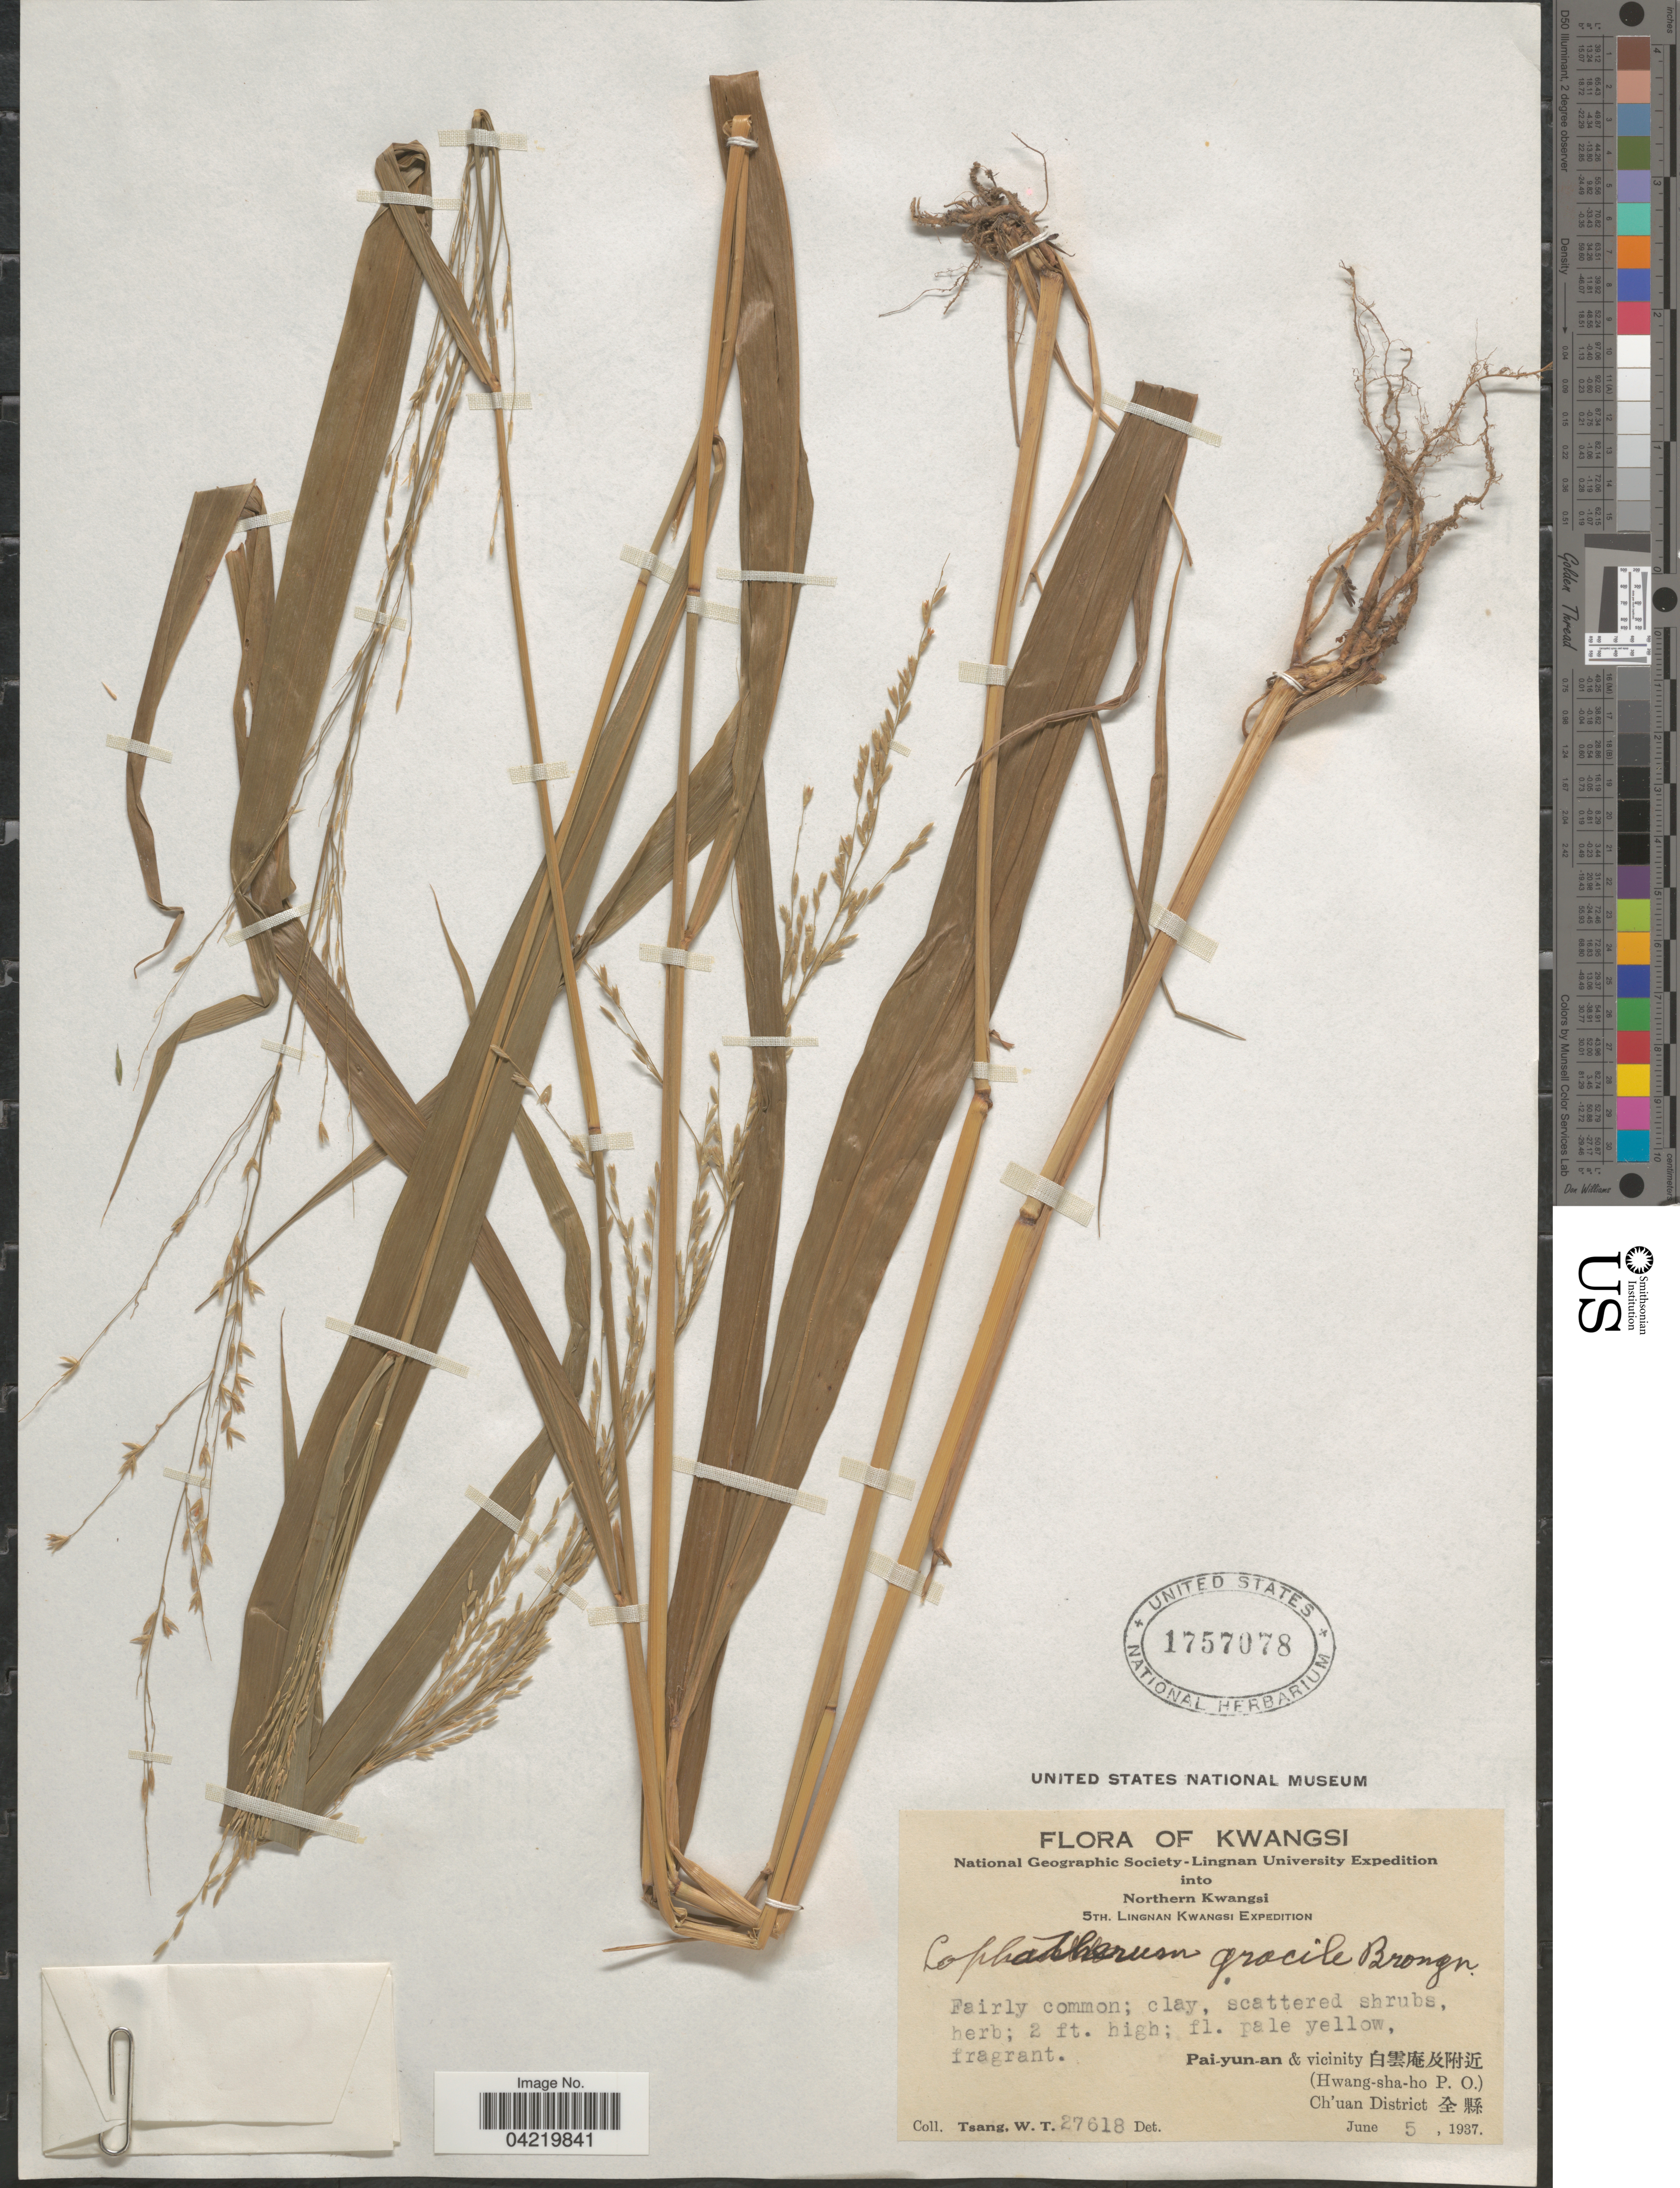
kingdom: Plantae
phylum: Tracheophyta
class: Liliopsida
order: Poales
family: Poaceae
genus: Lophatherum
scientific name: Lophatherum gracile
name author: Brongn.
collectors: W. T. Tsang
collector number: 27618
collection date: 1937-06-05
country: China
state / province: Guangxi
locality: Kwangsi. National Geographic Society-Lingnan University Expedition into Northern Kwangsi. 5th Lingnan Kwangsi Expedition. Pai-yun-an & vicinity X. (Hwang-sha-ho P. O.). Ch'uan District X.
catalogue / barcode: US 1757078